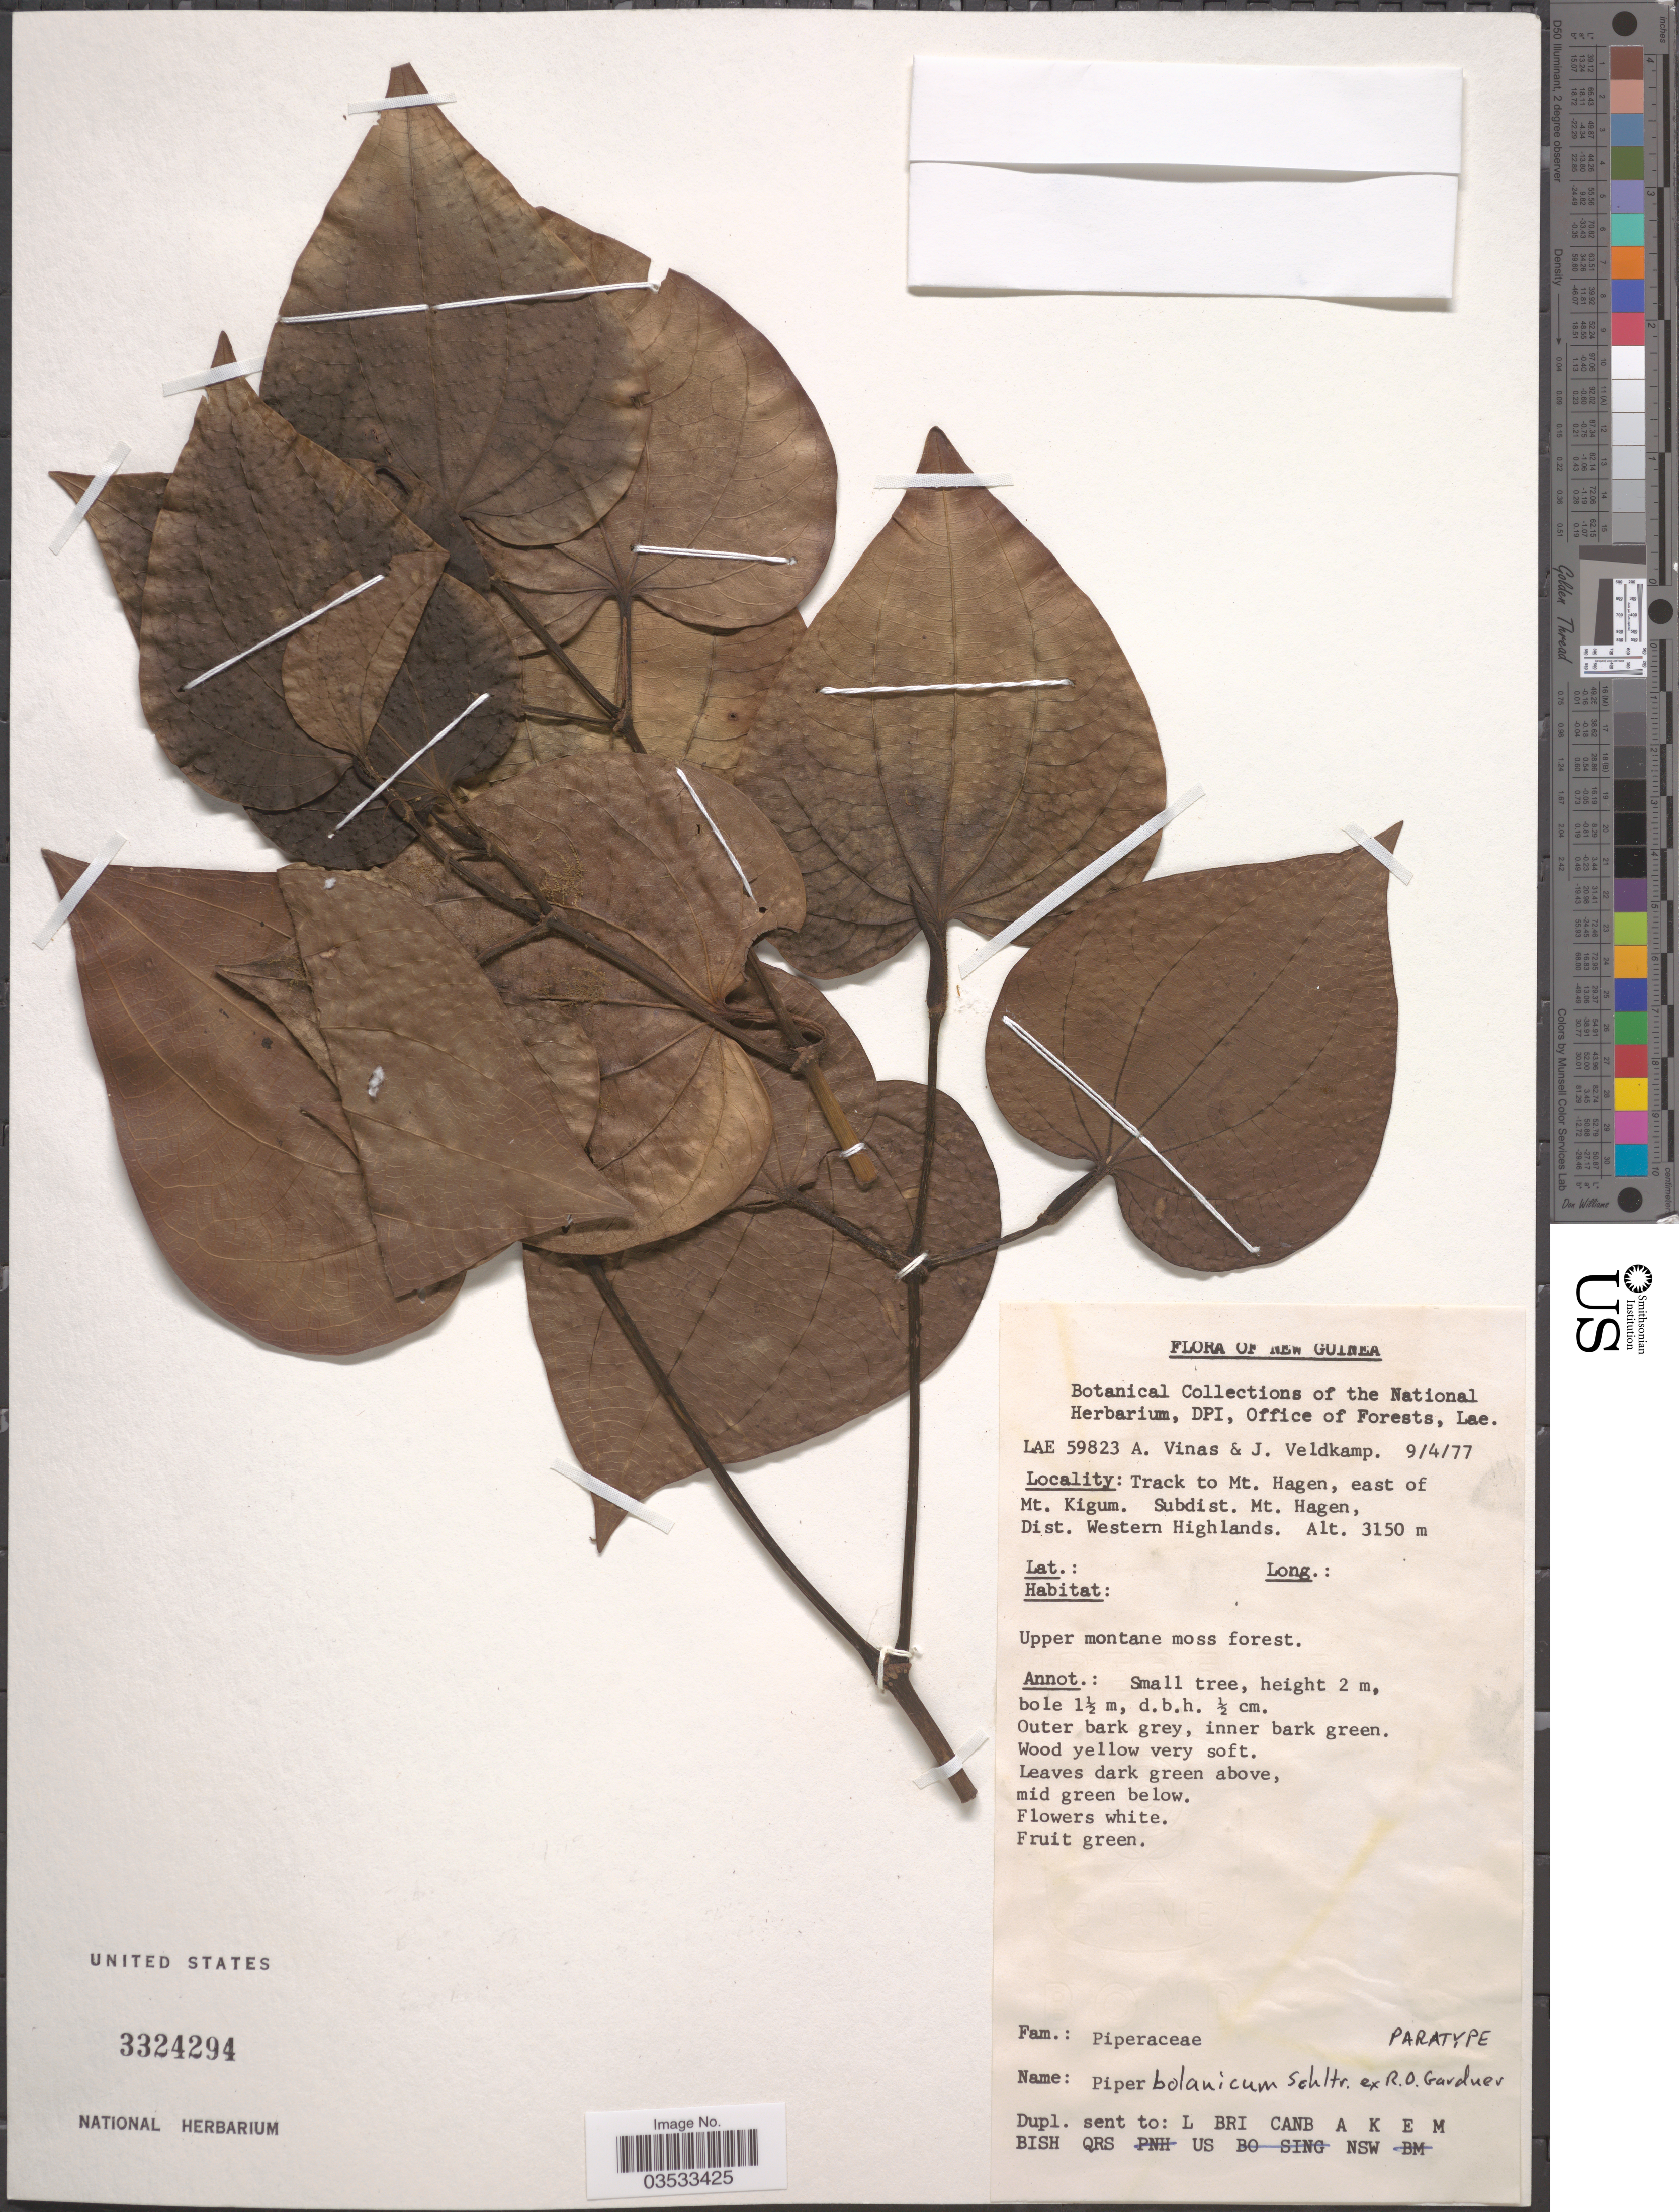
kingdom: Plantae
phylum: Tracheophyta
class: Magnoliopsida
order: Piperales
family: Piperaceae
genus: Piper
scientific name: Piper bolanicum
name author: Schltr. ex R.O. Gardner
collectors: A. Vinas & J. F. Veldkamp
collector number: LAE 59823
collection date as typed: Transcribed d/m/y: 9/4/77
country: Papua New Guinea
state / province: Western Highlands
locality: Track to Mt. hagen, east of Mt. Kigum. Subdistr. Mt. Hagen, Dist. Western Highlands.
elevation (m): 3150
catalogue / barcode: US 3324294